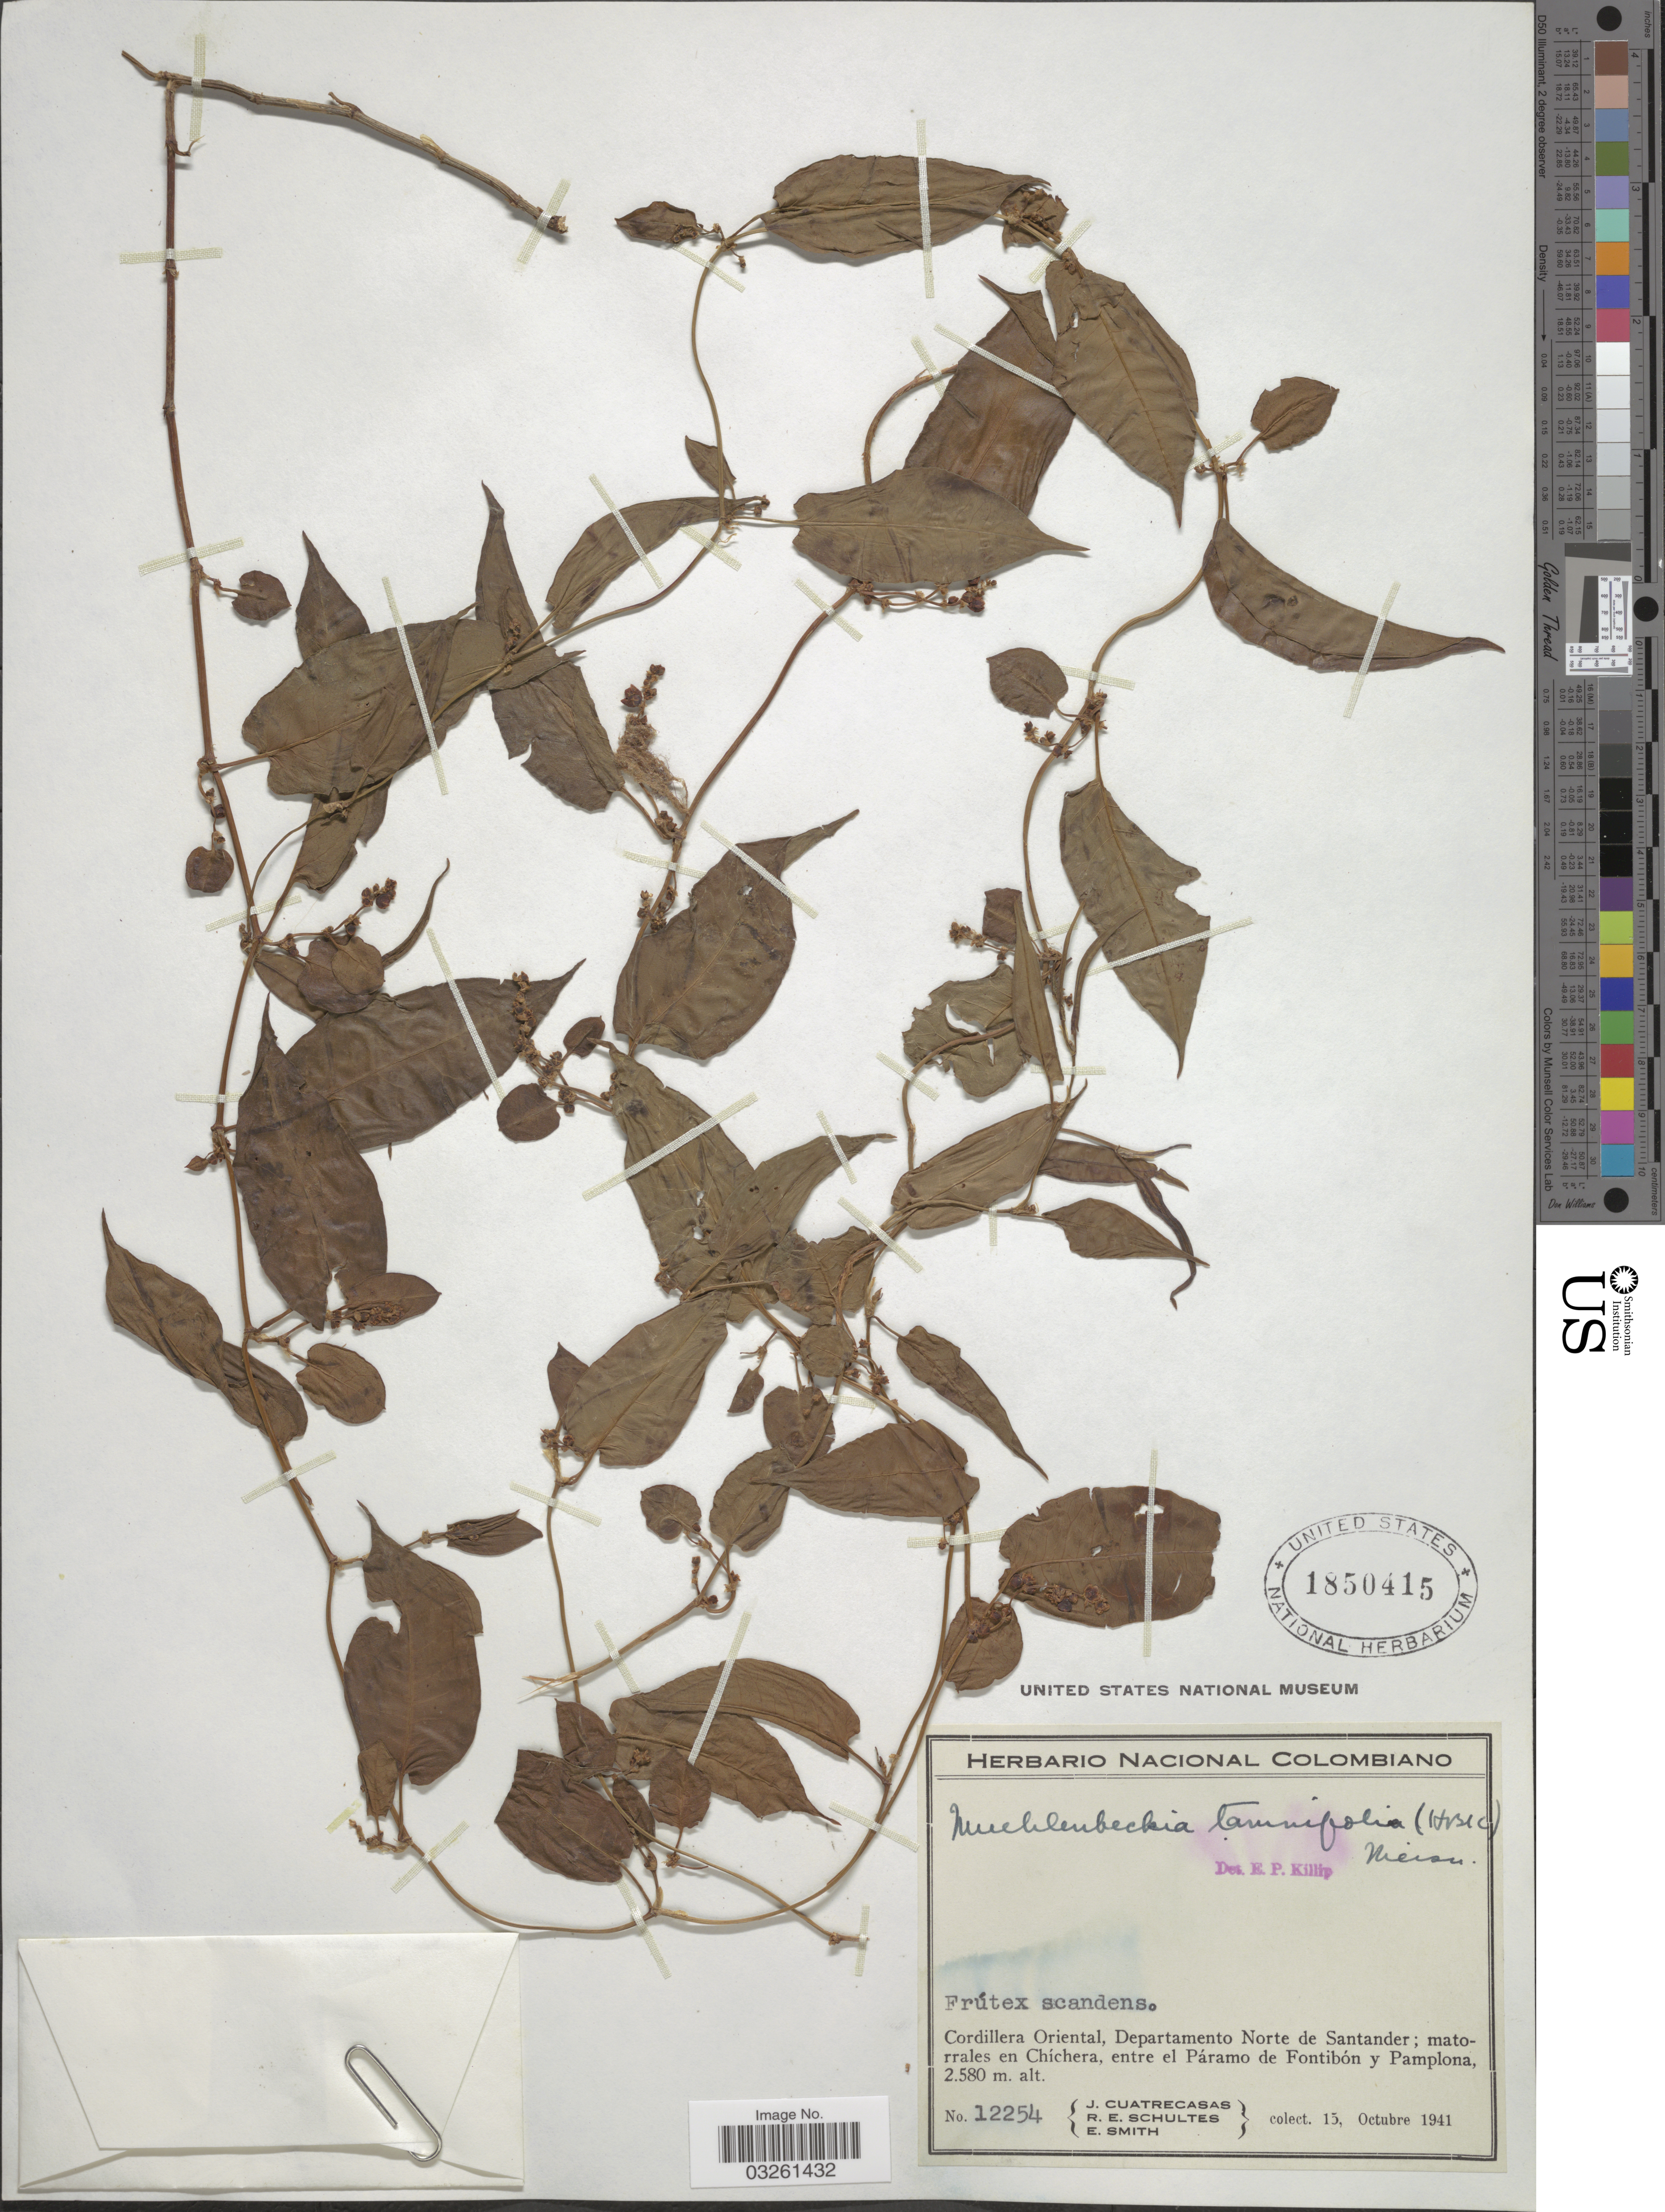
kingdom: Plantae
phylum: Tracheophyta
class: Magnoliopsida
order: Caryophyllales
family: Polygonaceae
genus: Muehlenbeckia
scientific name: Muehlenbeckia tamnifolia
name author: (Kunth) Meisn.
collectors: J. Cuatrecasas, R. E. Schultes & E. Smith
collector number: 12254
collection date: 1941-10-15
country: Colombia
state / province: Norte de Santander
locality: Cordillera Oriental, Departamento Norte de Santander; matorrales en Chíchera, entre el Páramo de Fontibón y Pamplona.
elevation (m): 2580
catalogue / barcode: US 1850415